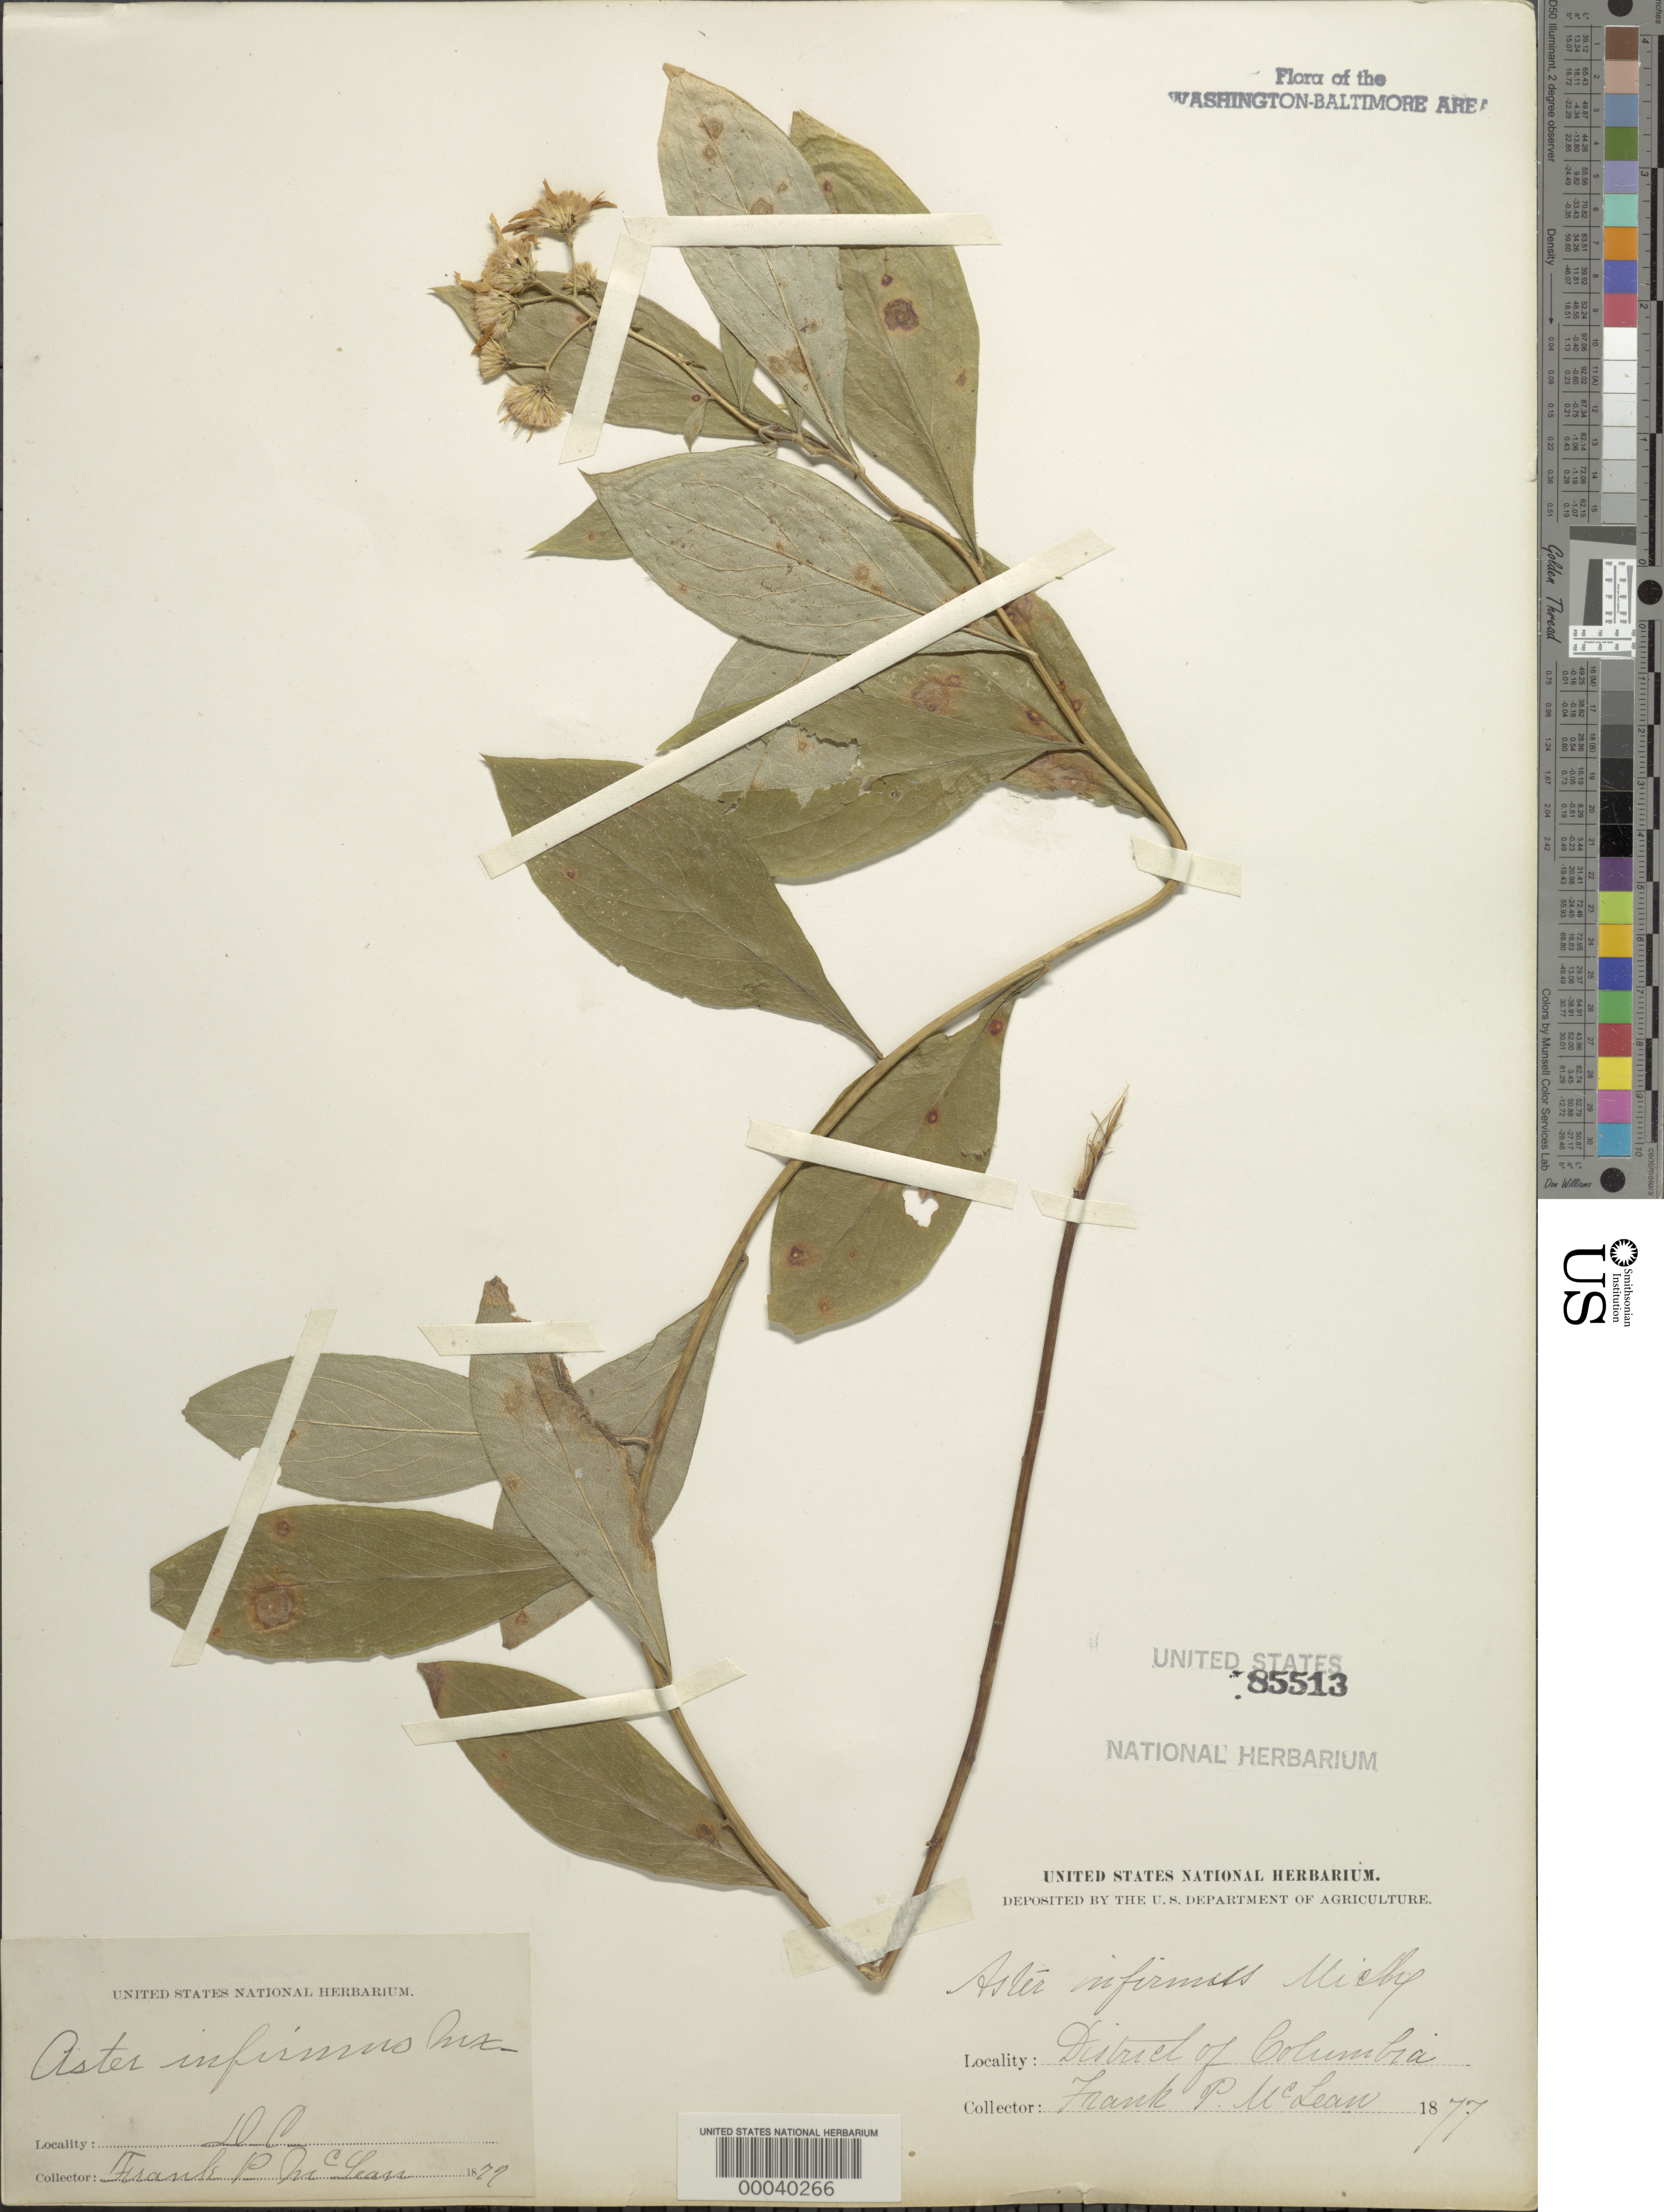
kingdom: Plantae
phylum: Tracheophyta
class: Magnoliopsida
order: Asterales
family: Asteraceae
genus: Doellingeria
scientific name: Doellingeria infirma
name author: (Michx.) Greene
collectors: F. McLean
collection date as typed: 1877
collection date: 1877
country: United States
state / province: District of Columbia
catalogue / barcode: US 85513